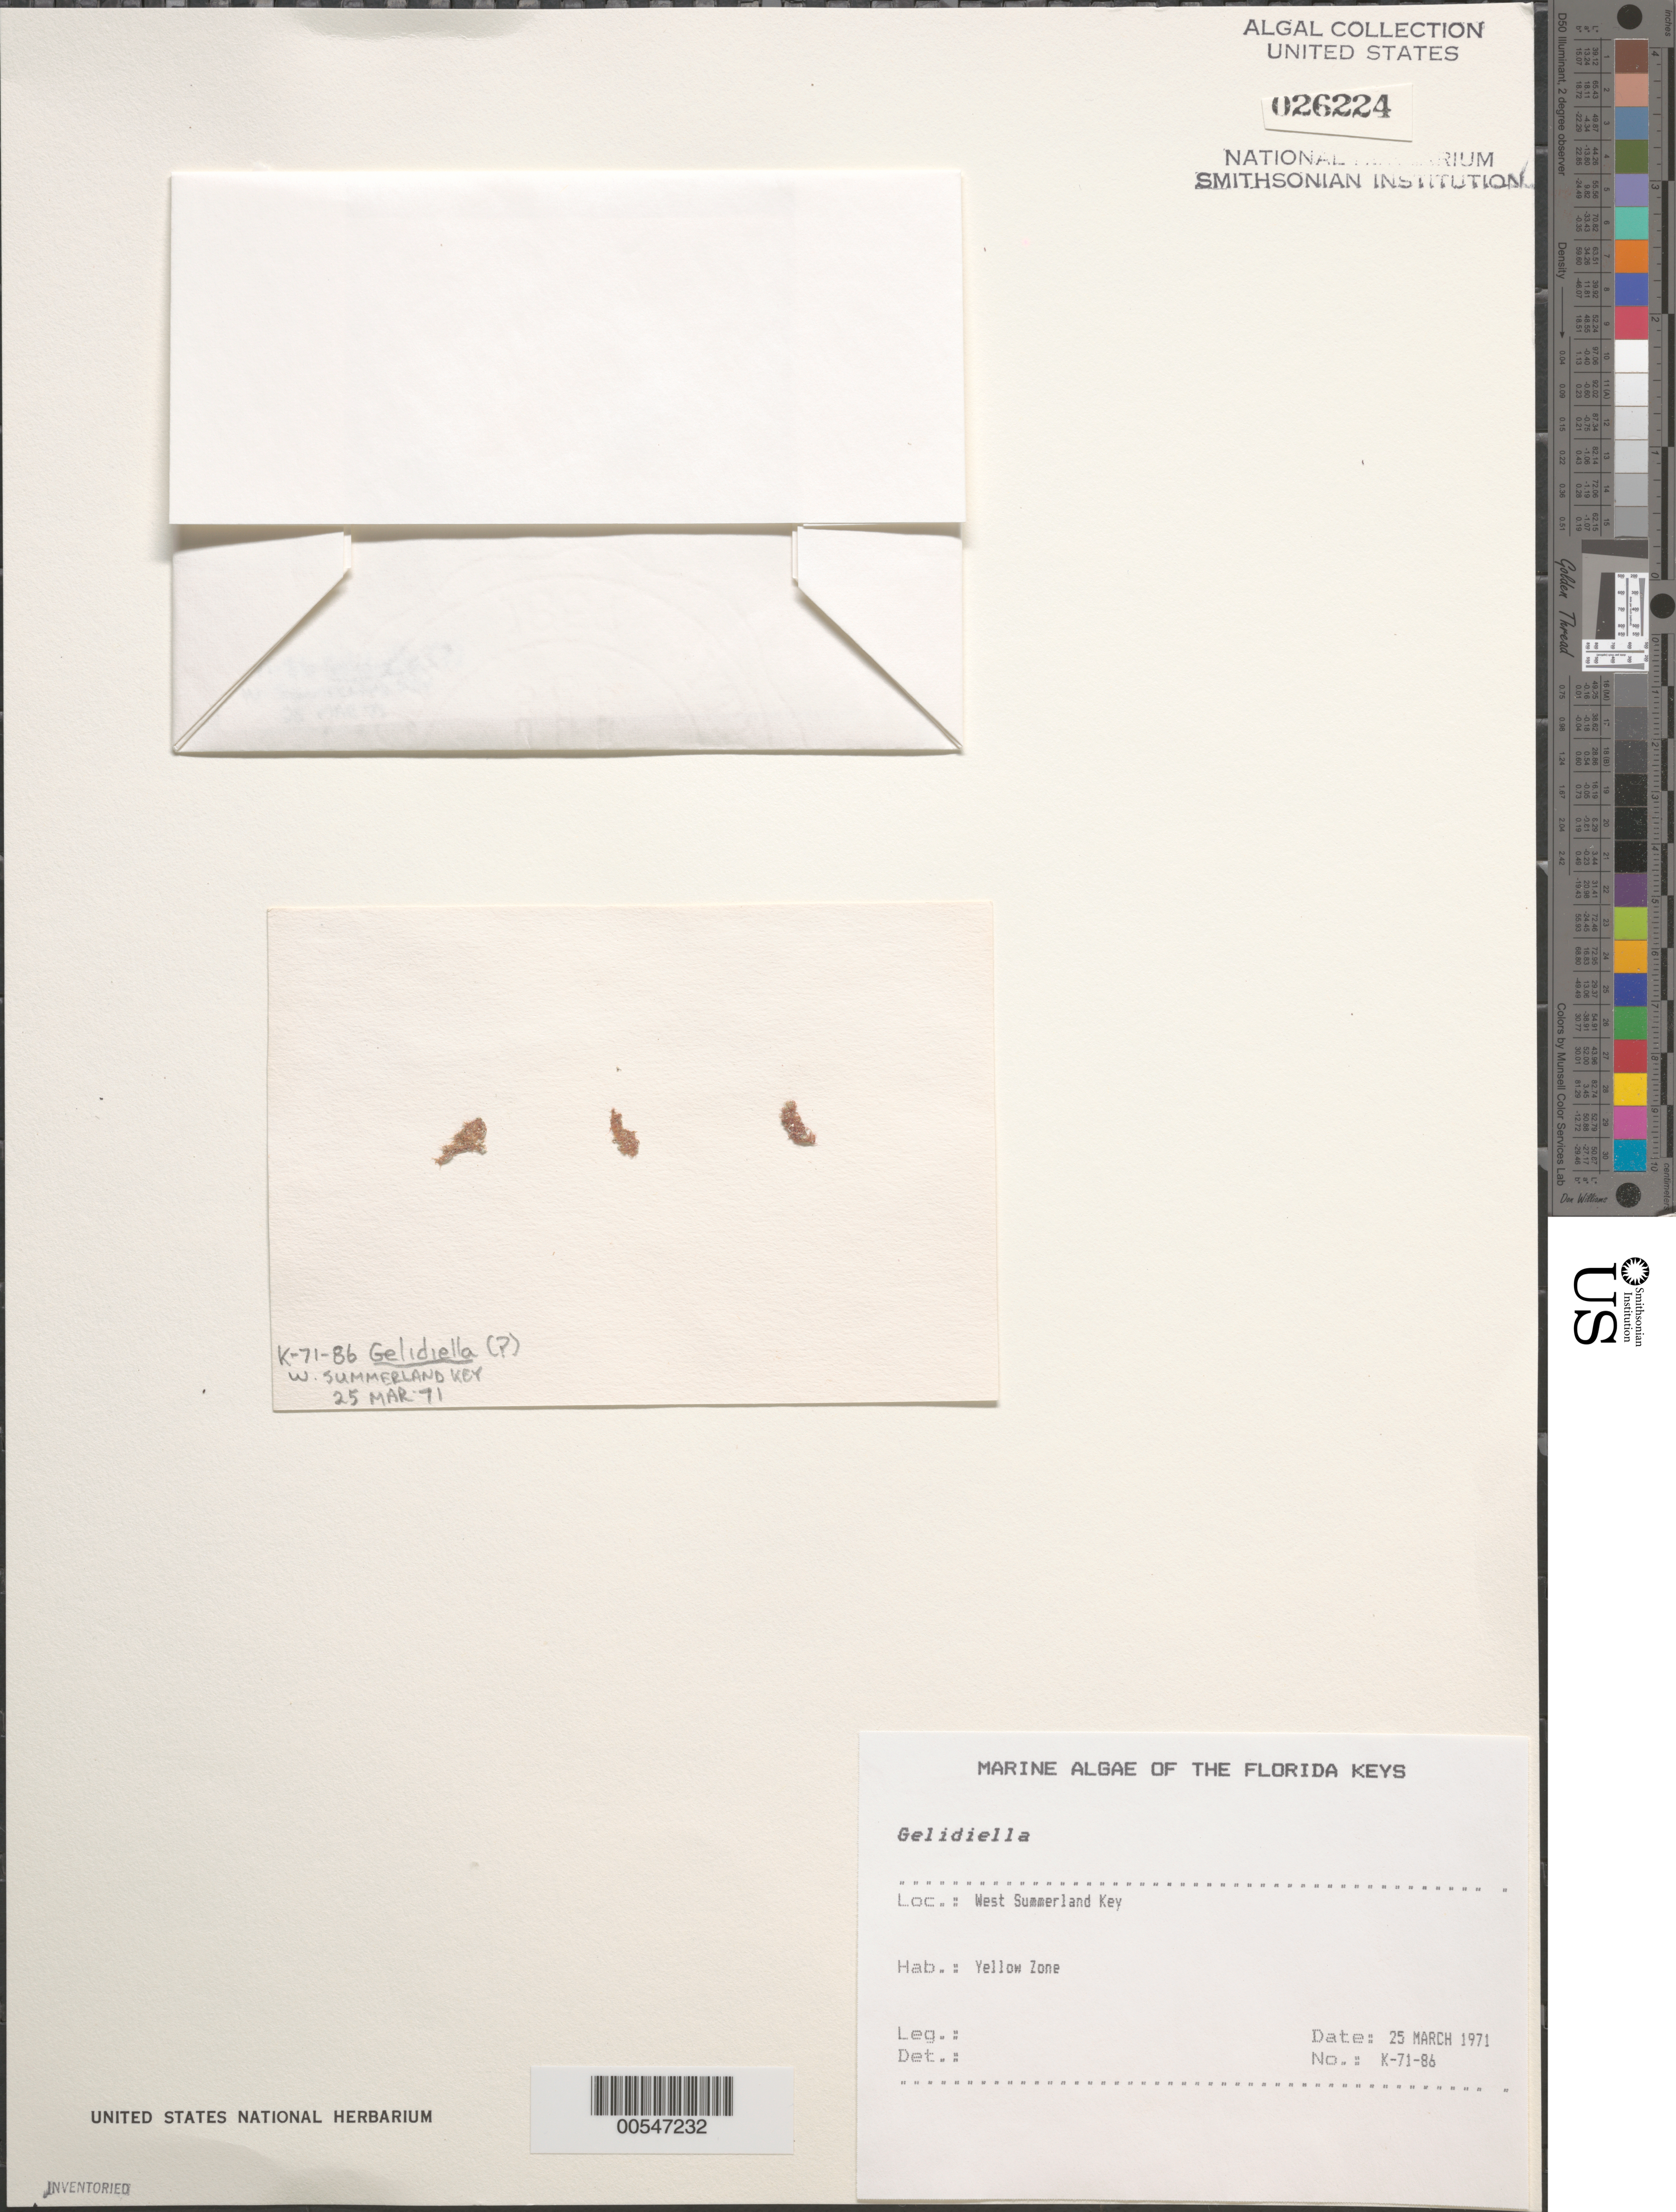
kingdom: Plantae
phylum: Rhodophyta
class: Florideophyceae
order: Gelidiales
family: Gelidiellaceae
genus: Gelidiella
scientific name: Gelidiella sp.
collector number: K-71-86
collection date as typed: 25 Mar 1971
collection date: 1971-03-25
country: United States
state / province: Florida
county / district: Monroe County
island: West Summerland Key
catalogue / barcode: US 26224